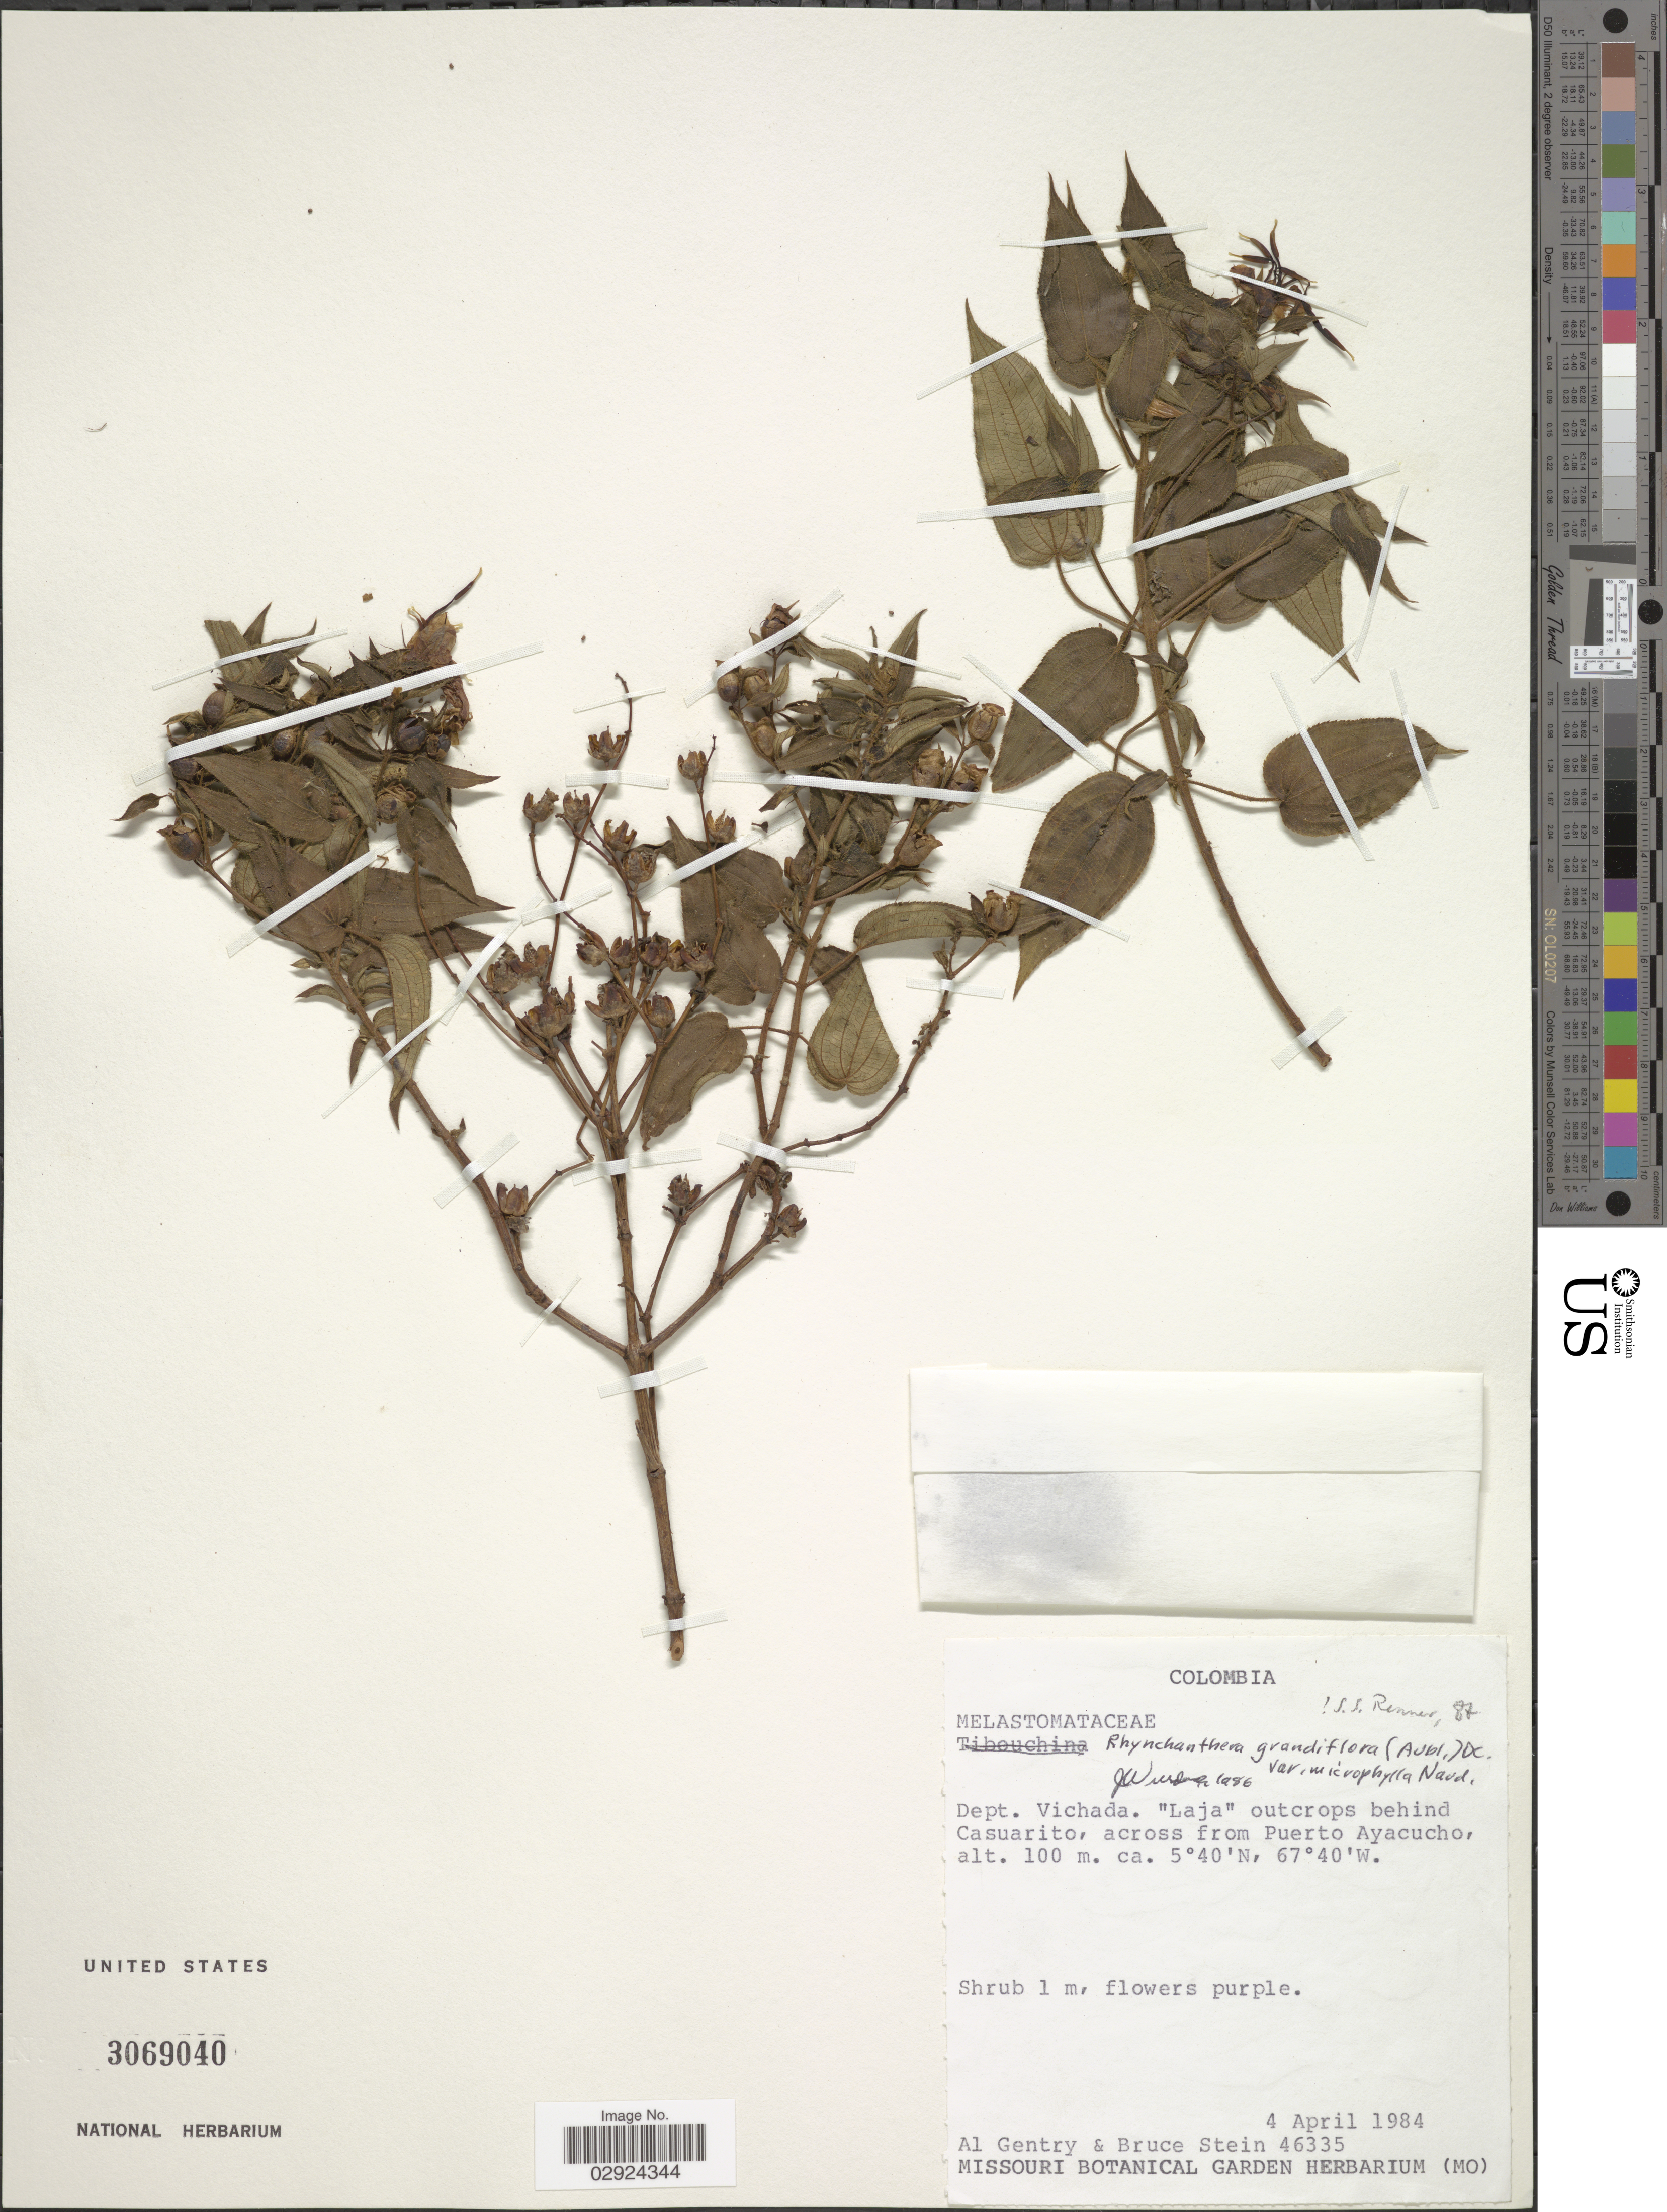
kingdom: Plantae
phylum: Tracheophyta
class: Magnoliopsida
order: Myrtales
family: Melastomataceae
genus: Rhynchanthera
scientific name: Rhynchanthera grandiflora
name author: (Aubl.) DC.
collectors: A. H. Gentry & B. A. Stein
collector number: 46335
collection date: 1984-04-04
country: Colombia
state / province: Vichada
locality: Dept. Vichada, "Laja" outcrops behind Casuarito, across from Puerto Ayacucho.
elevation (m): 100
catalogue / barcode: US 3069040